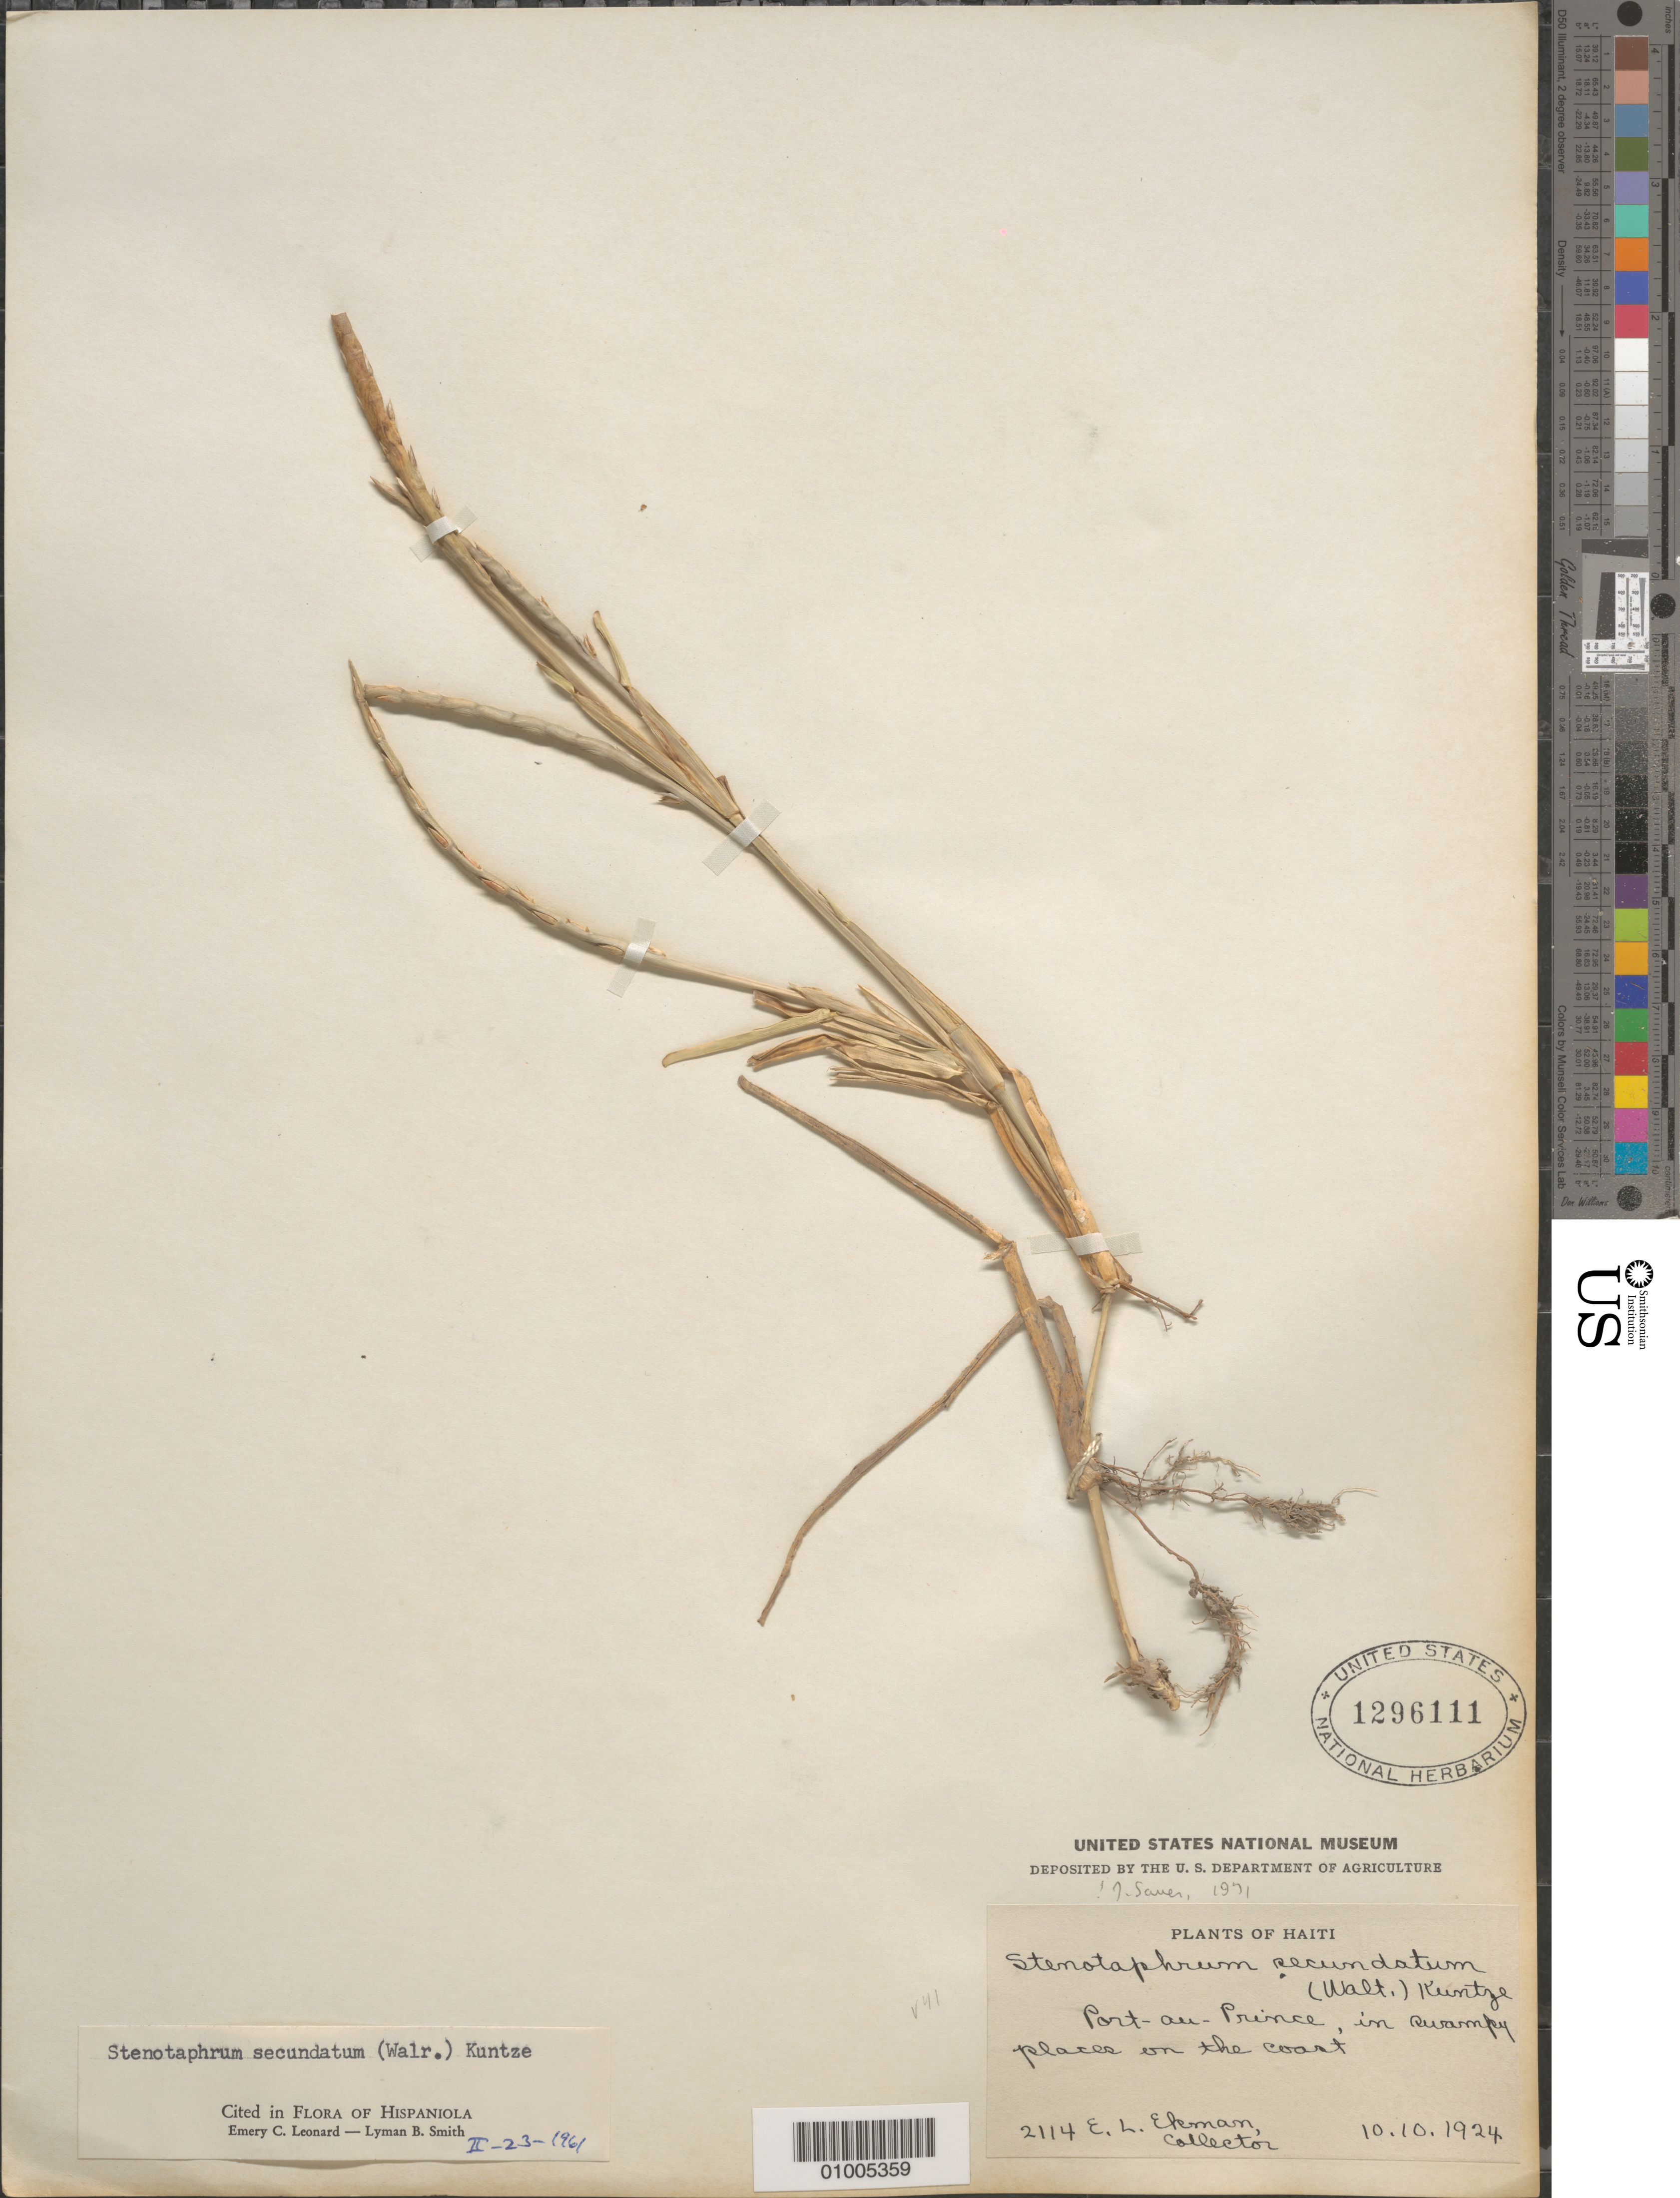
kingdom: Plantae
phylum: Tracheophyta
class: Liliopsida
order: Poales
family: Poaceae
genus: Stenotaphrum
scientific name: Stenotaphrum secundatum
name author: (Walter) Kuntze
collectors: E. L. Ekman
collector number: H 2114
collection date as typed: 10 Oct 1924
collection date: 1924-10-10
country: Haiti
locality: Port-au-Prince. in swampy places on the coast.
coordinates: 0 N, 0 E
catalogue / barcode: US 1296111